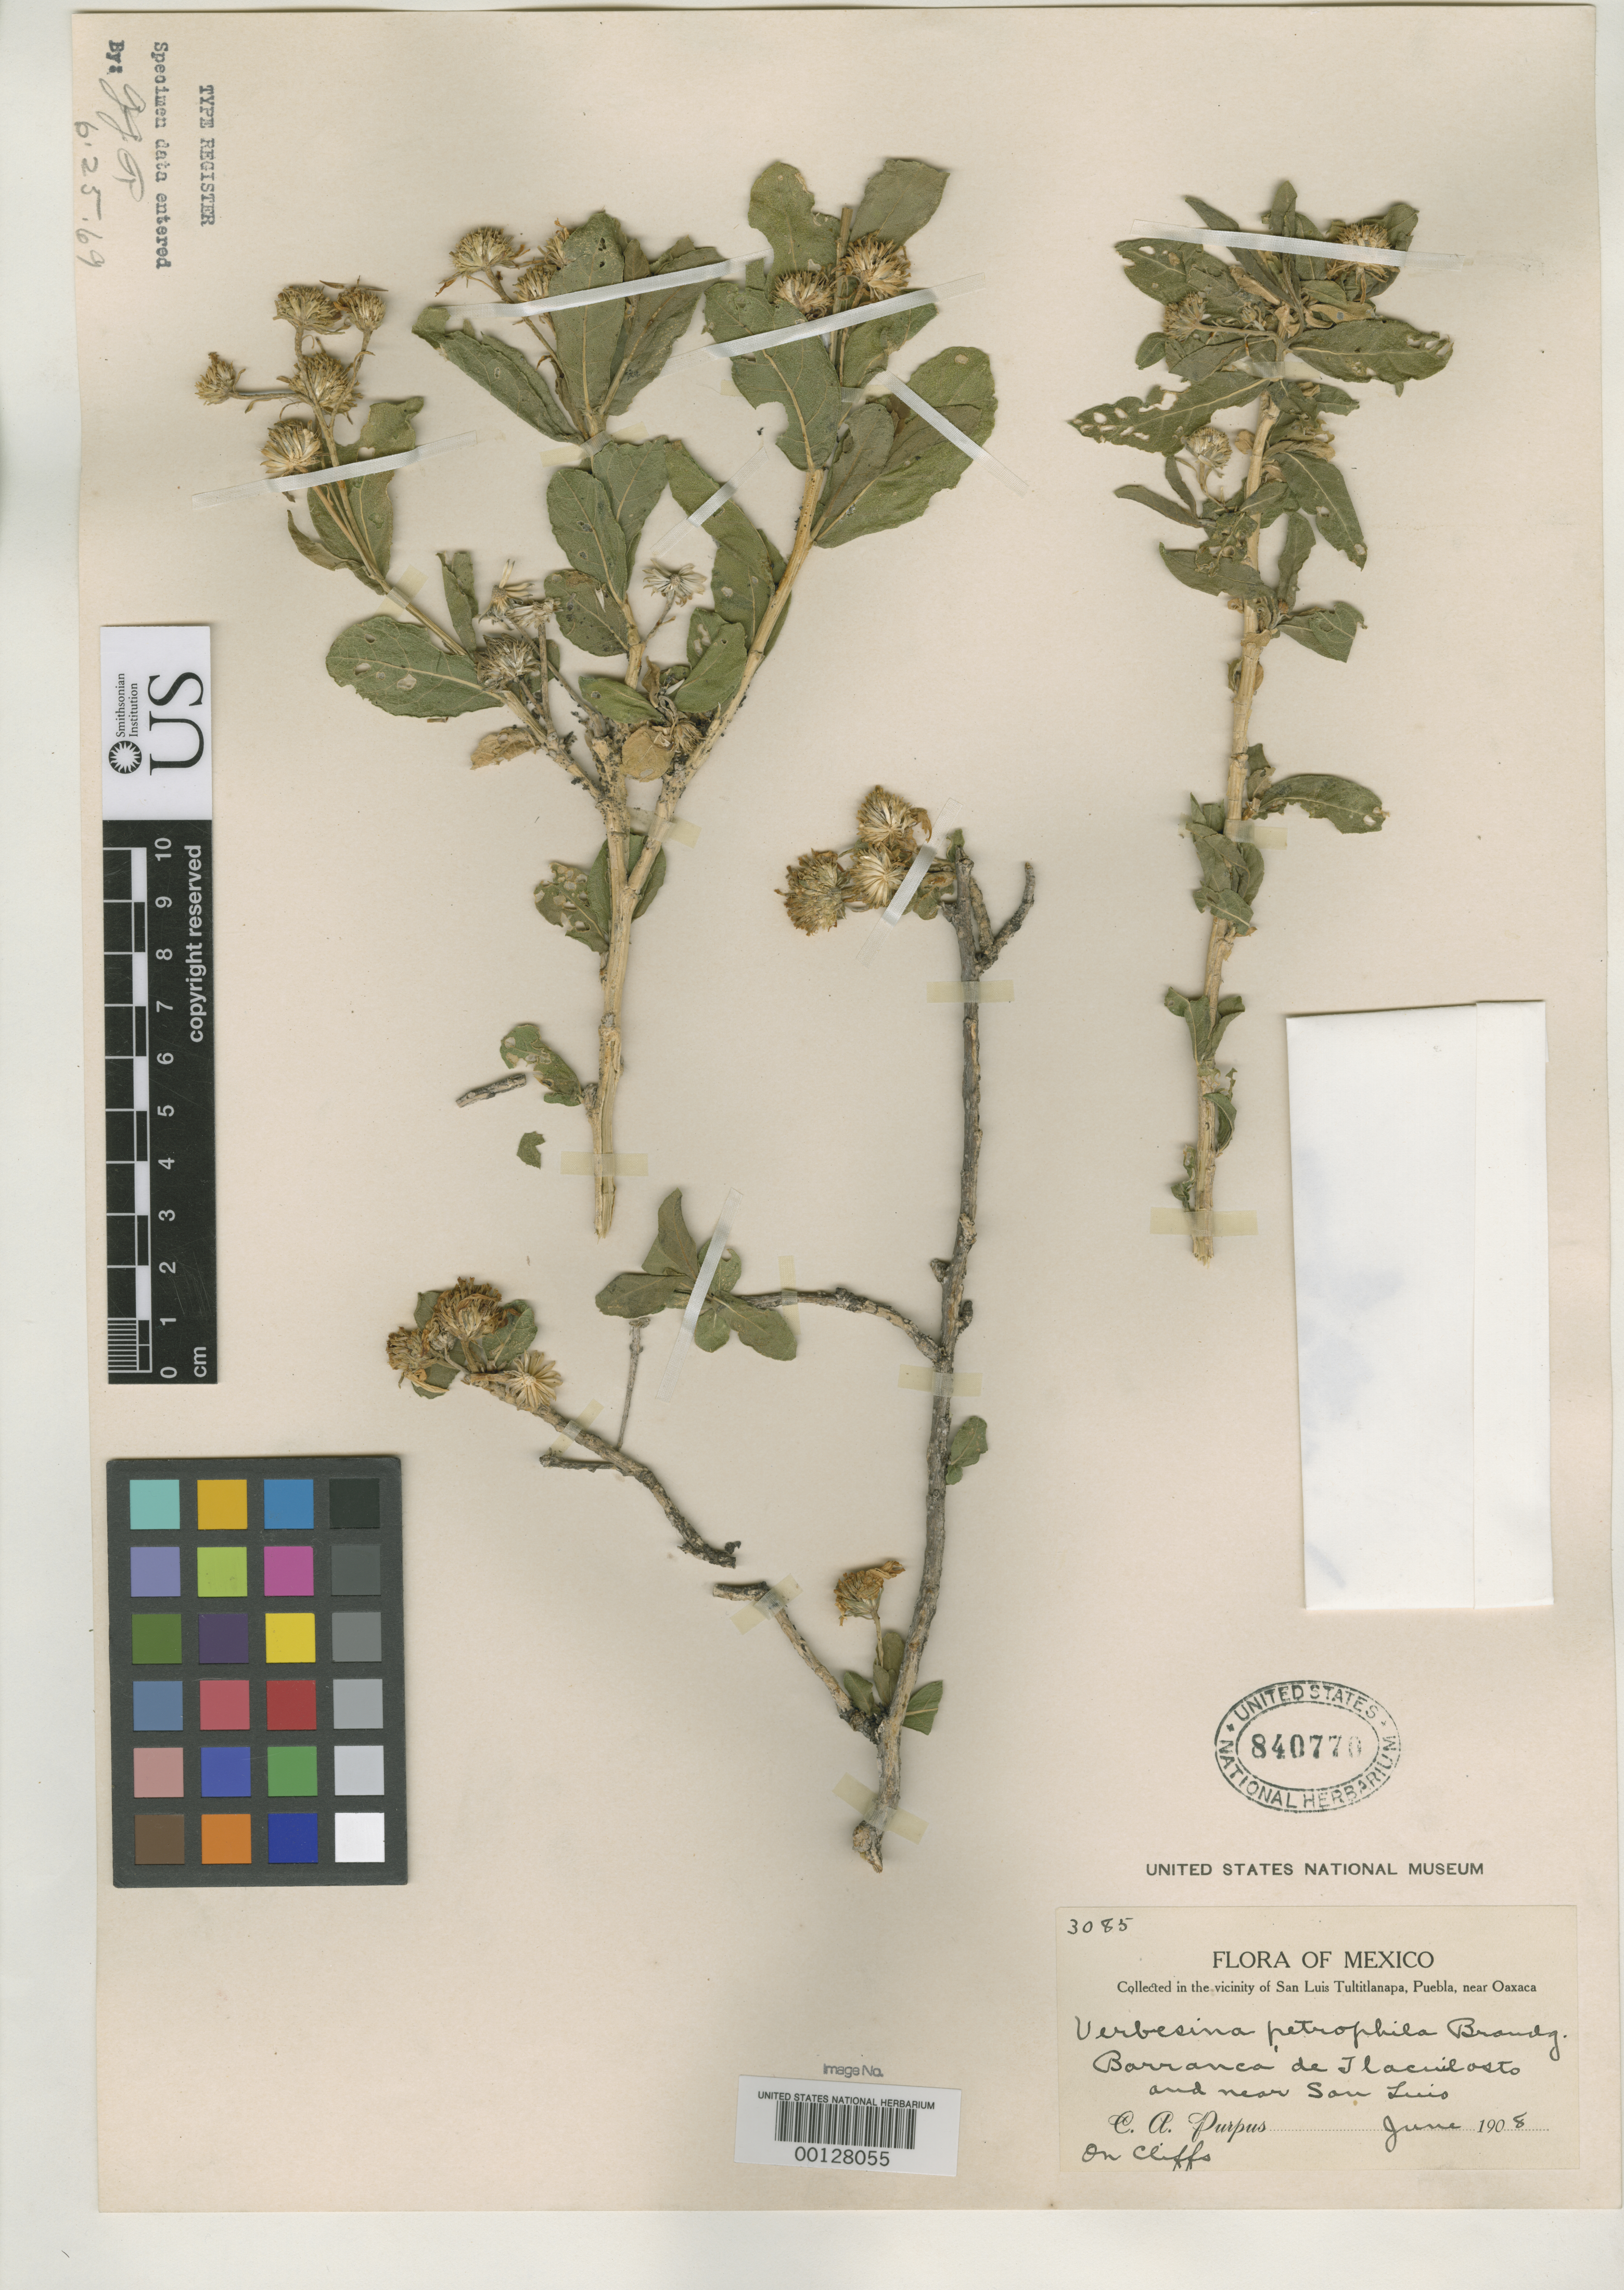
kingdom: Plantae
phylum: Tracheophyta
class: Magnoliopsida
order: Asterales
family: Asteraceae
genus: Verbesina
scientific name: Verbesina petrophila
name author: Brandegee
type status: Isotype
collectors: C. A. Purpus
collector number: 3085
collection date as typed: Jun 1908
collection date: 1908-06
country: Mexico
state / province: Puebla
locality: Barranca de Tlacuilosto and near San Luis Tultitlanapa.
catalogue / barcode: US 840770